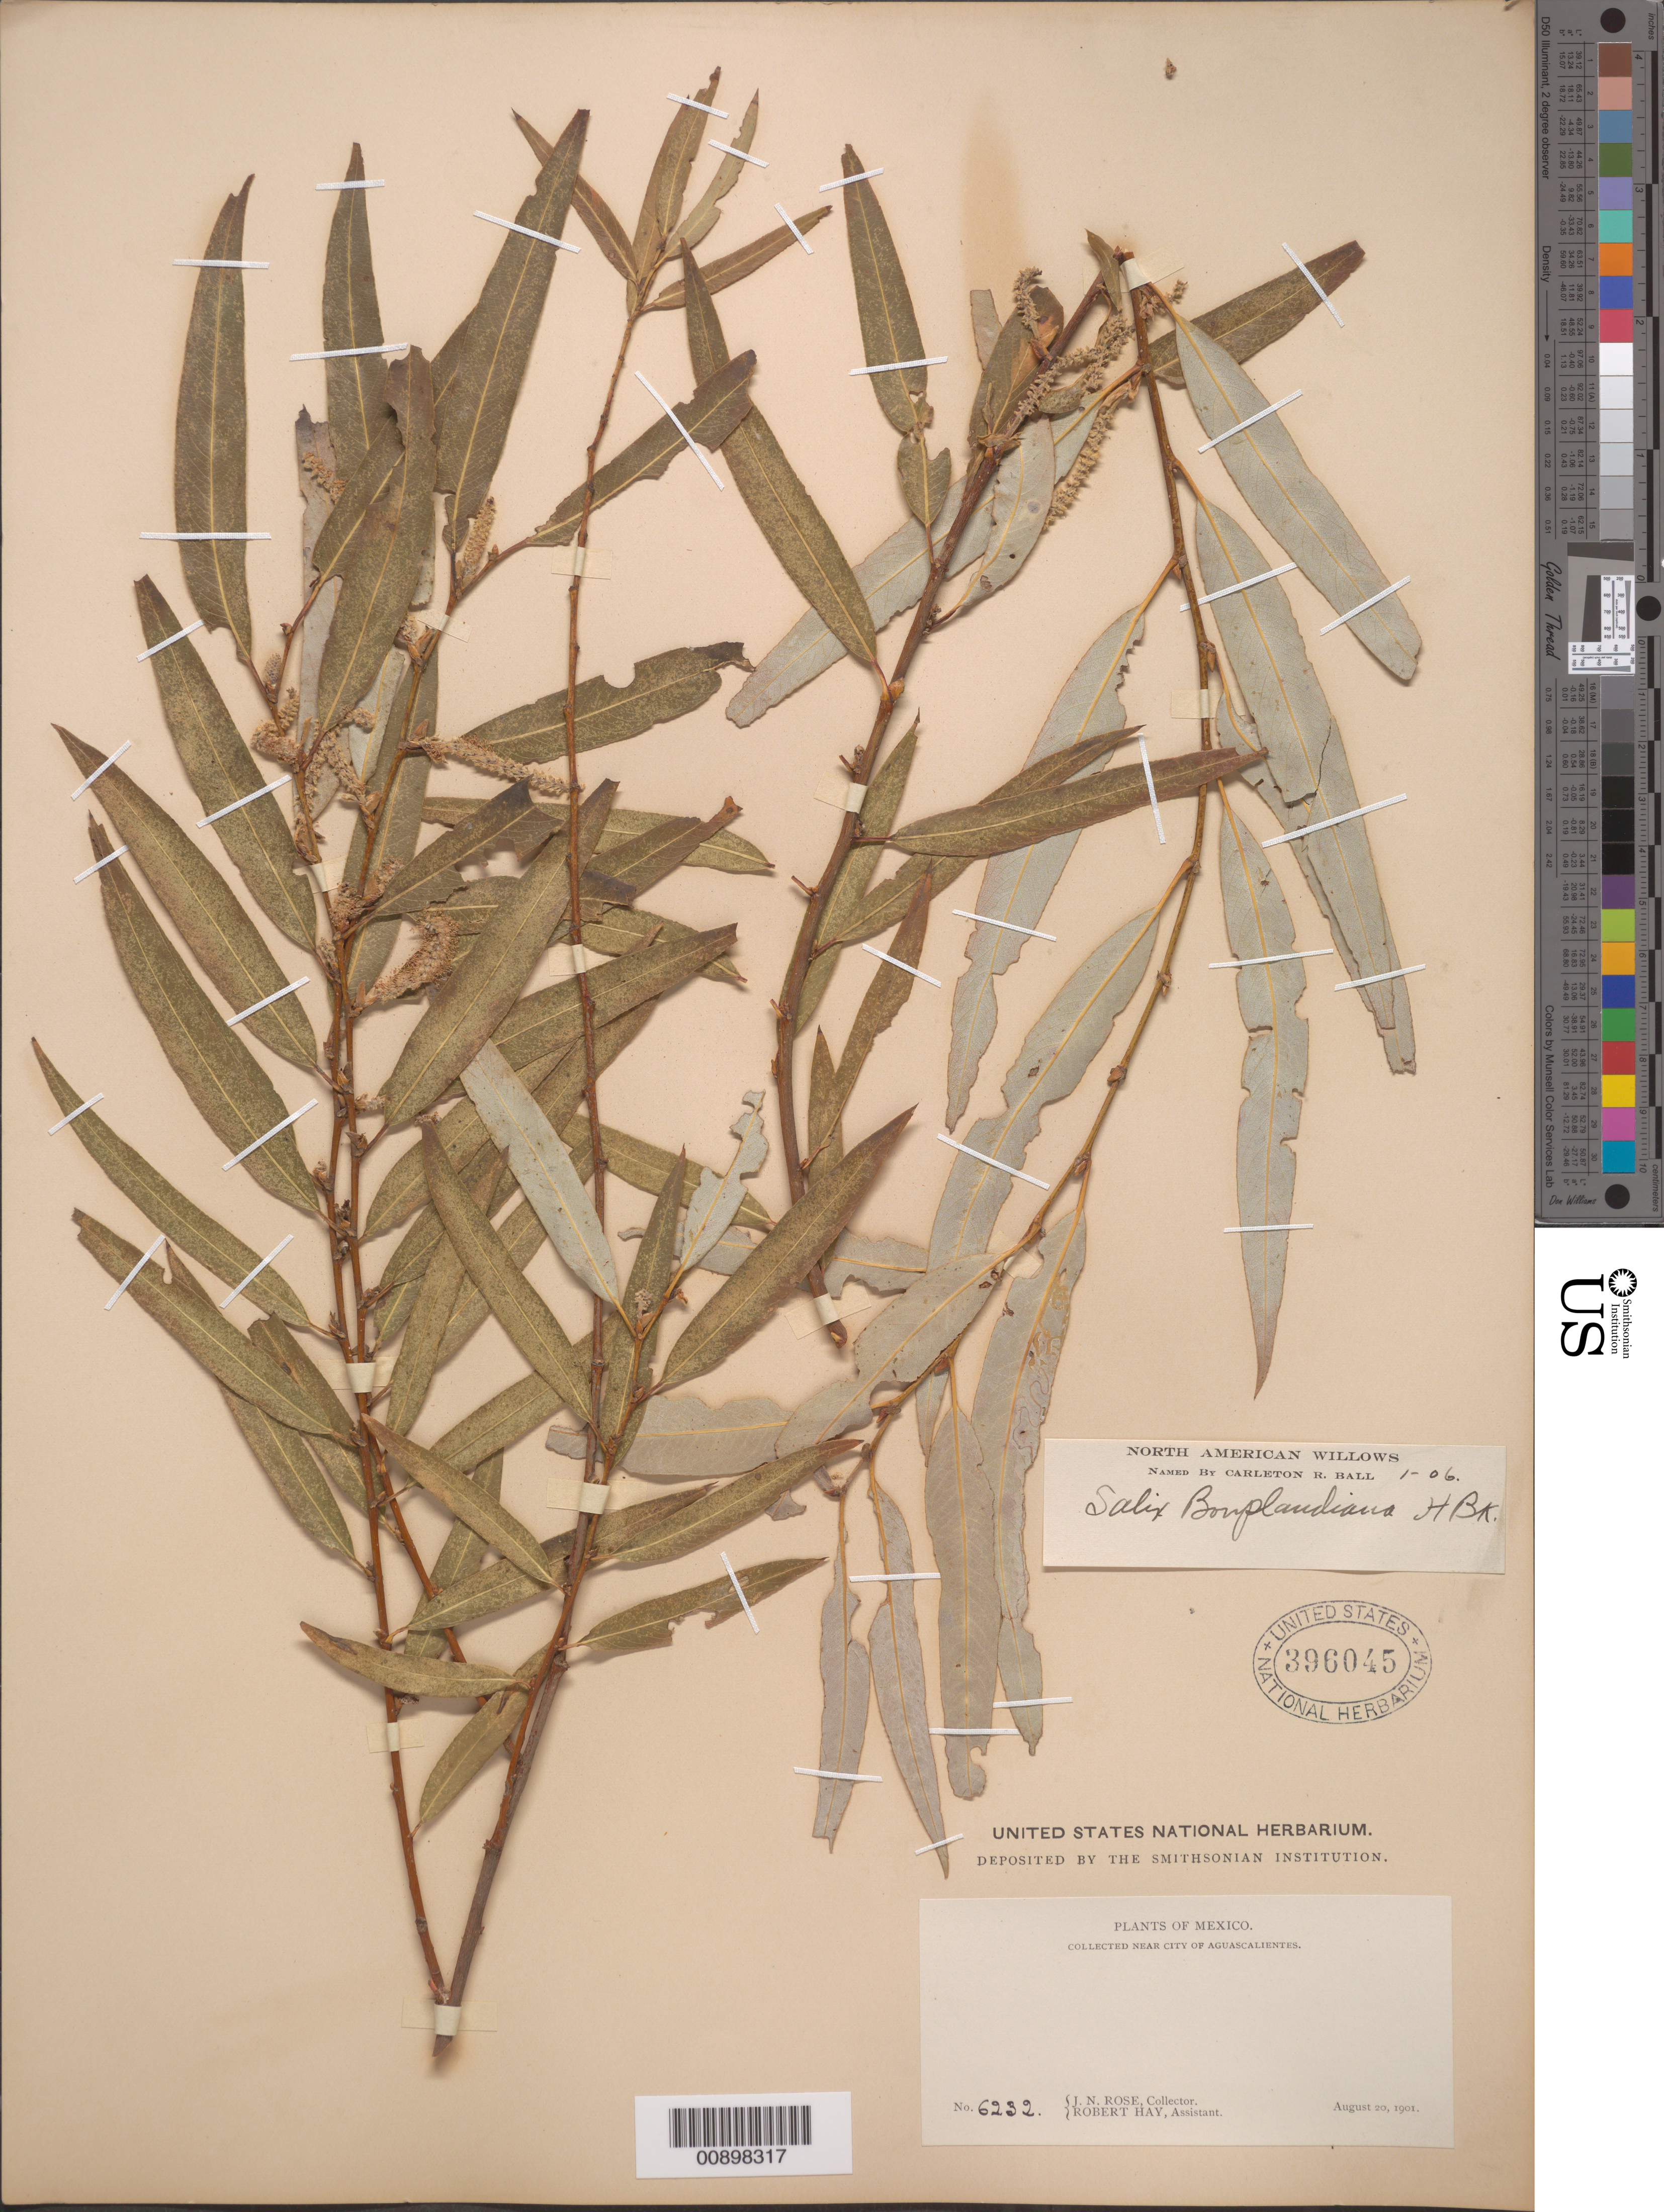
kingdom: Plantae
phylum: Tracheophyta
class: Magnoliopsida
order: Malpighiales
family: Salicaceae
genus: Salix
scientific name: Salix bonplandiana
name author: Kunth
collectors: J. N. Rose & R. Hay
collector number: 6232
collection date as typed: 20 Aug 1901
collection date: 1901-08-20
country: Mexico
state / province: Aguascalientes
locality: Near City of Aguascalientes.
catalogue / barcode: US 396045